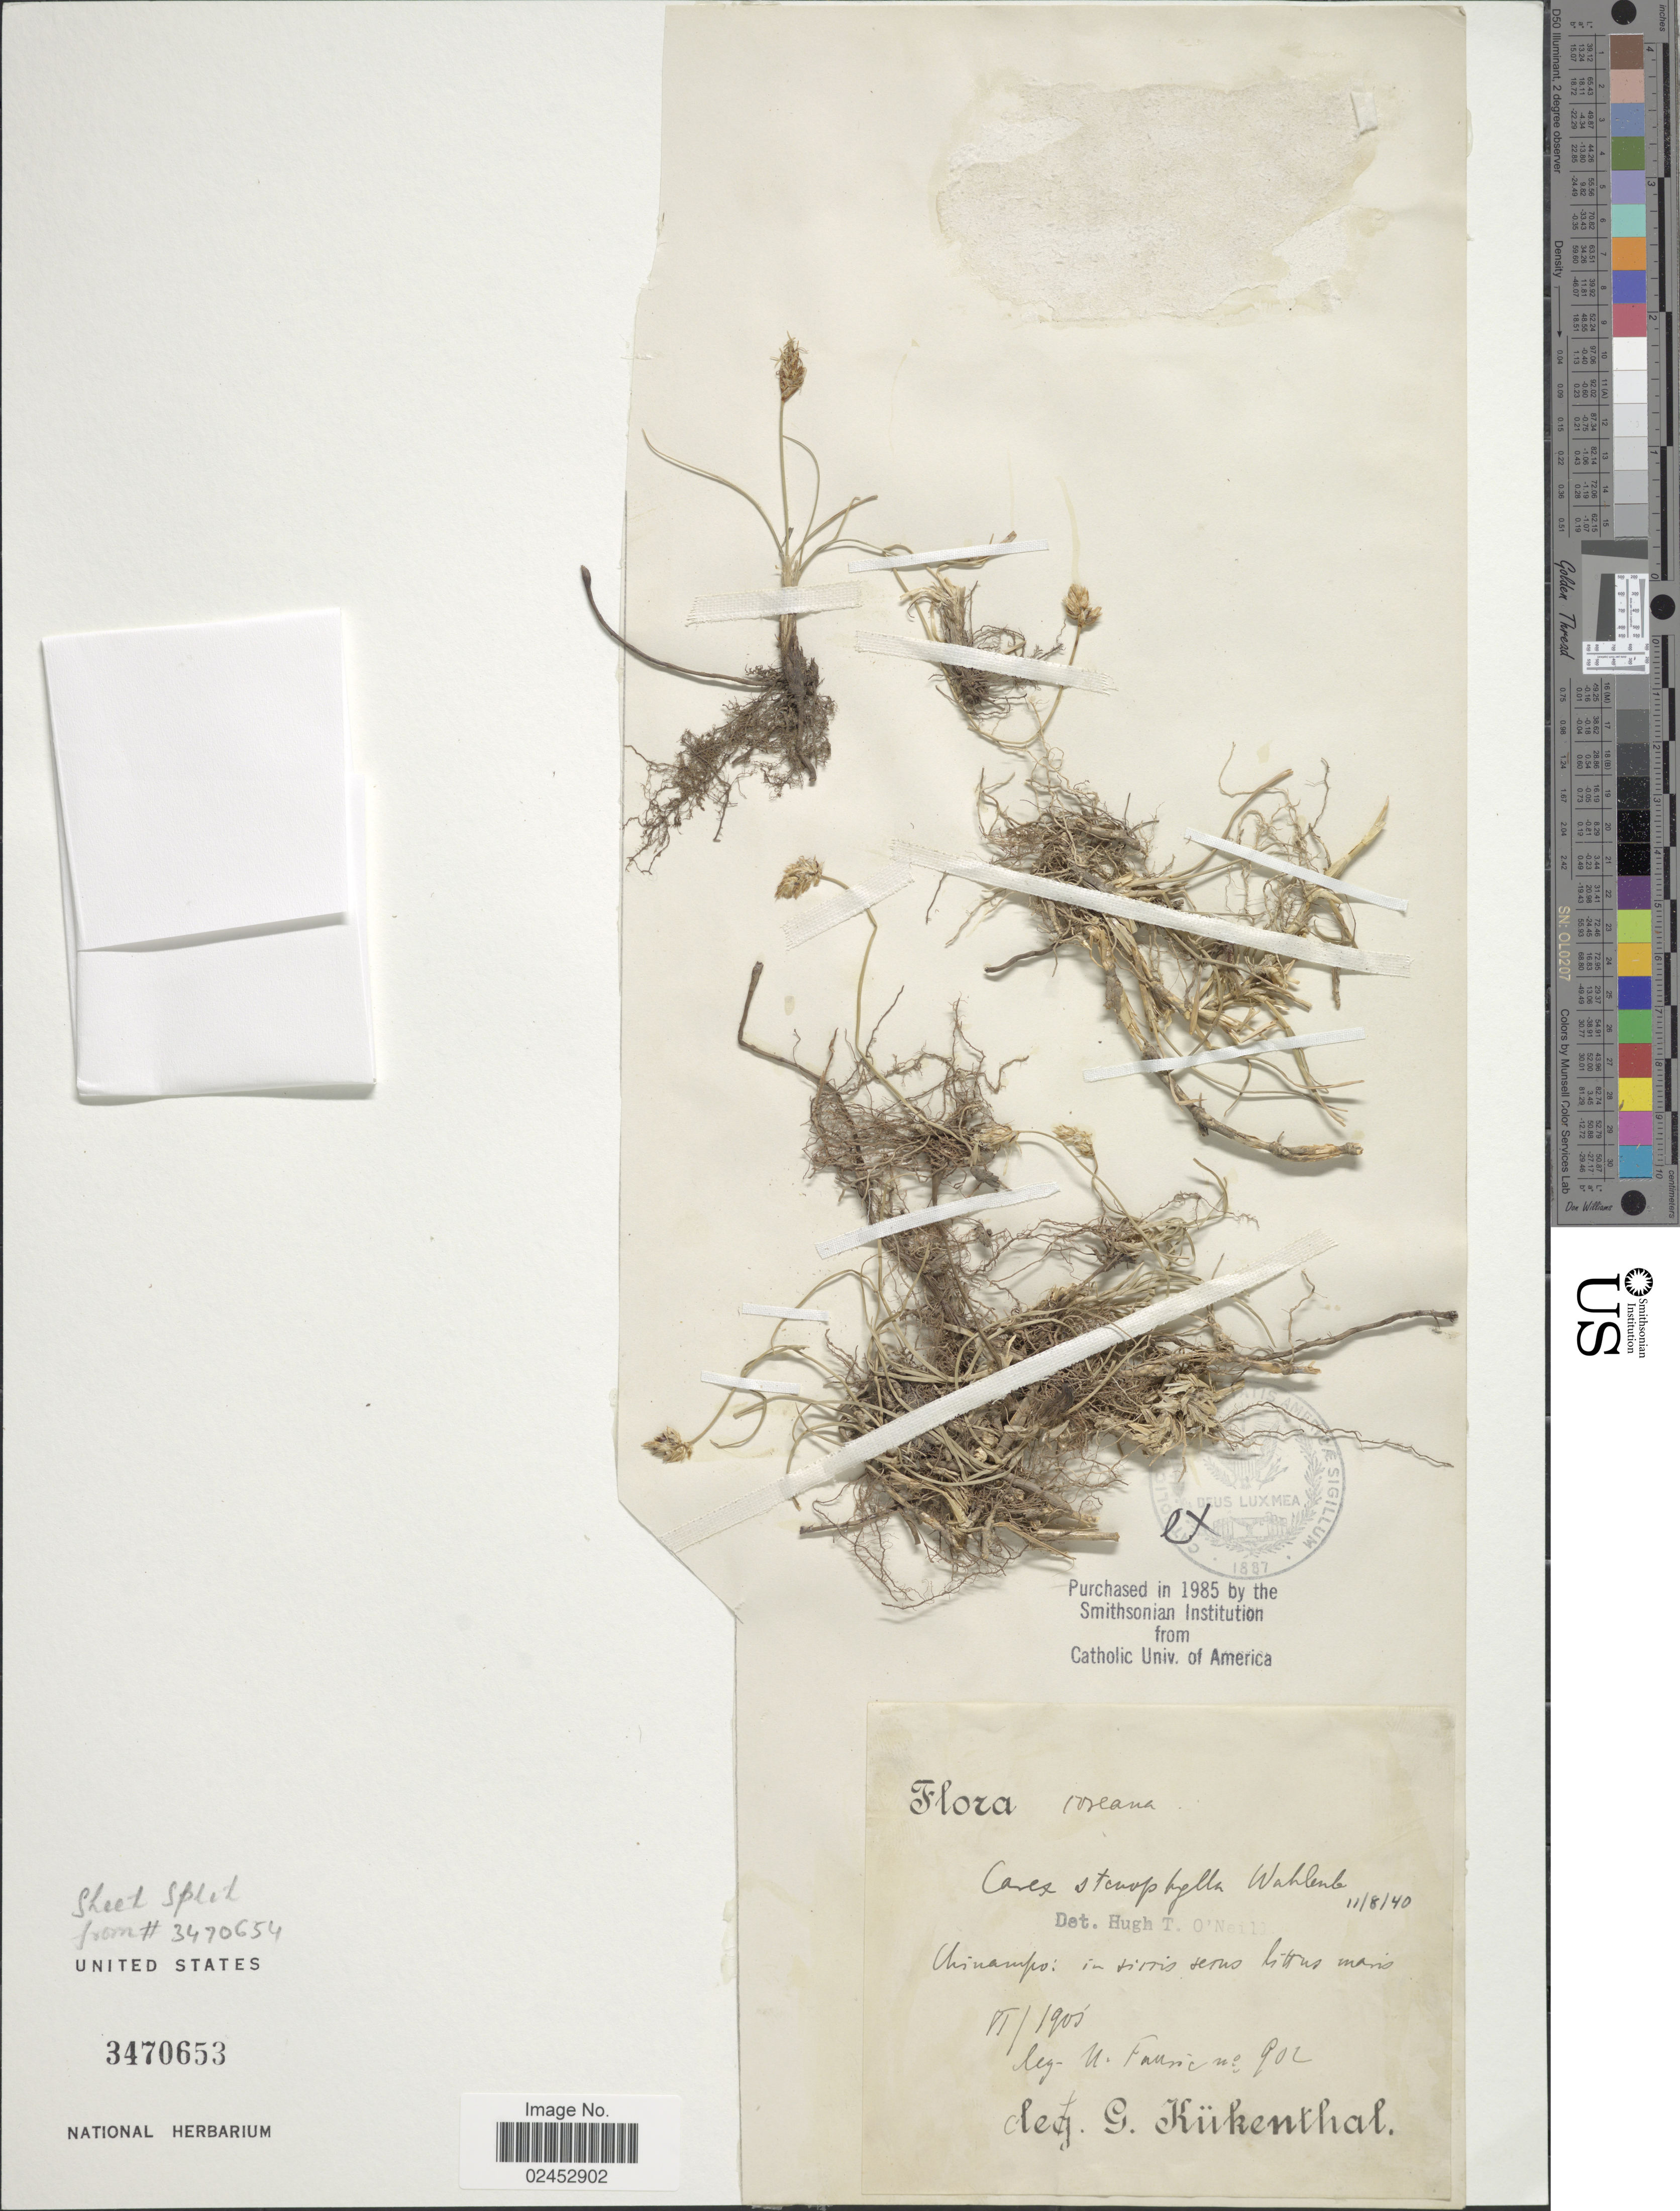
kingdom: Plantae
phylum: Tracheophyta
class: Liliopsida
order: Poales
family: Cyperaceae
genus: Carex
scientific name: Carex stenophylla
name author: Wahlenb.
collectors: U. Faurie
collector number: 902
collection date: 1900-04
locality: Roseana, Chinampo: in siccis sermo littus maris. [interpreted]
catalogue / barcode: US 3470653